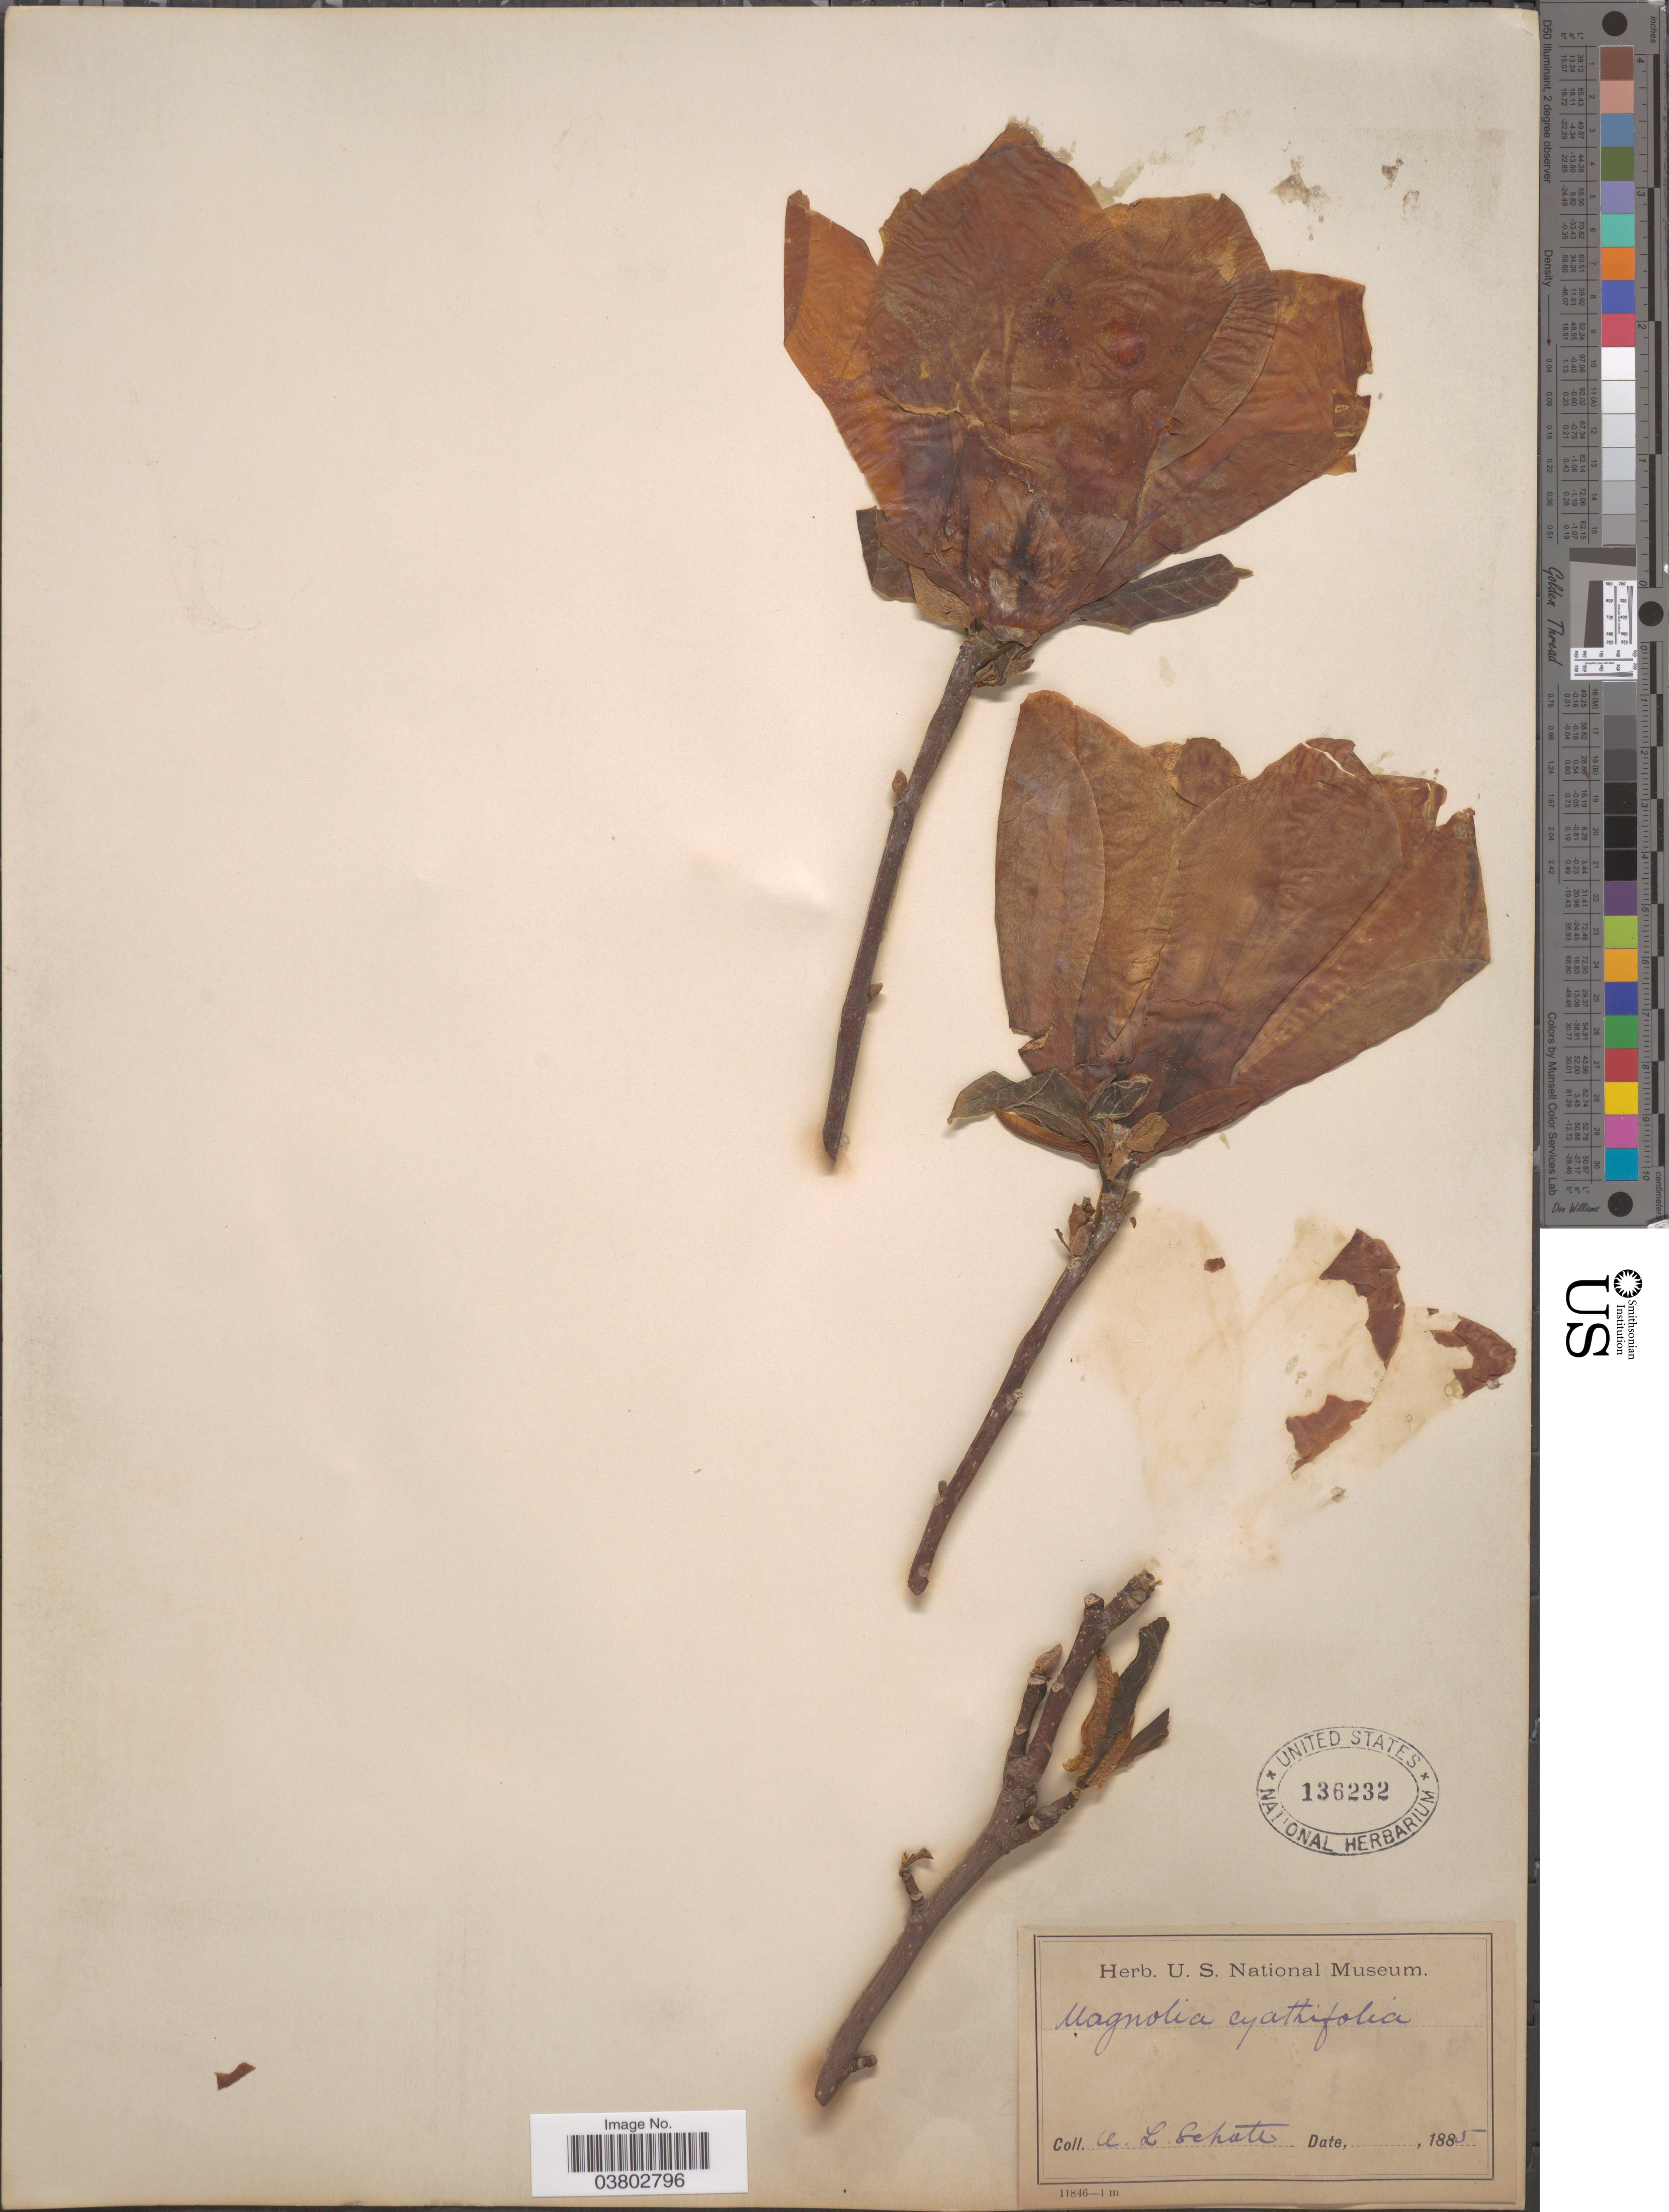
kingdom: Plantae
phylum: Tracheophyta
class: Magnoliopsida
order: Magnoliales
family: Magnoliaceae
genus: Magnolia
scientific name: Magnolia cyathifolia, ined.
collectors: A. Schote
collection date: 1885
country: United States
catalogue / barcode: US 136232